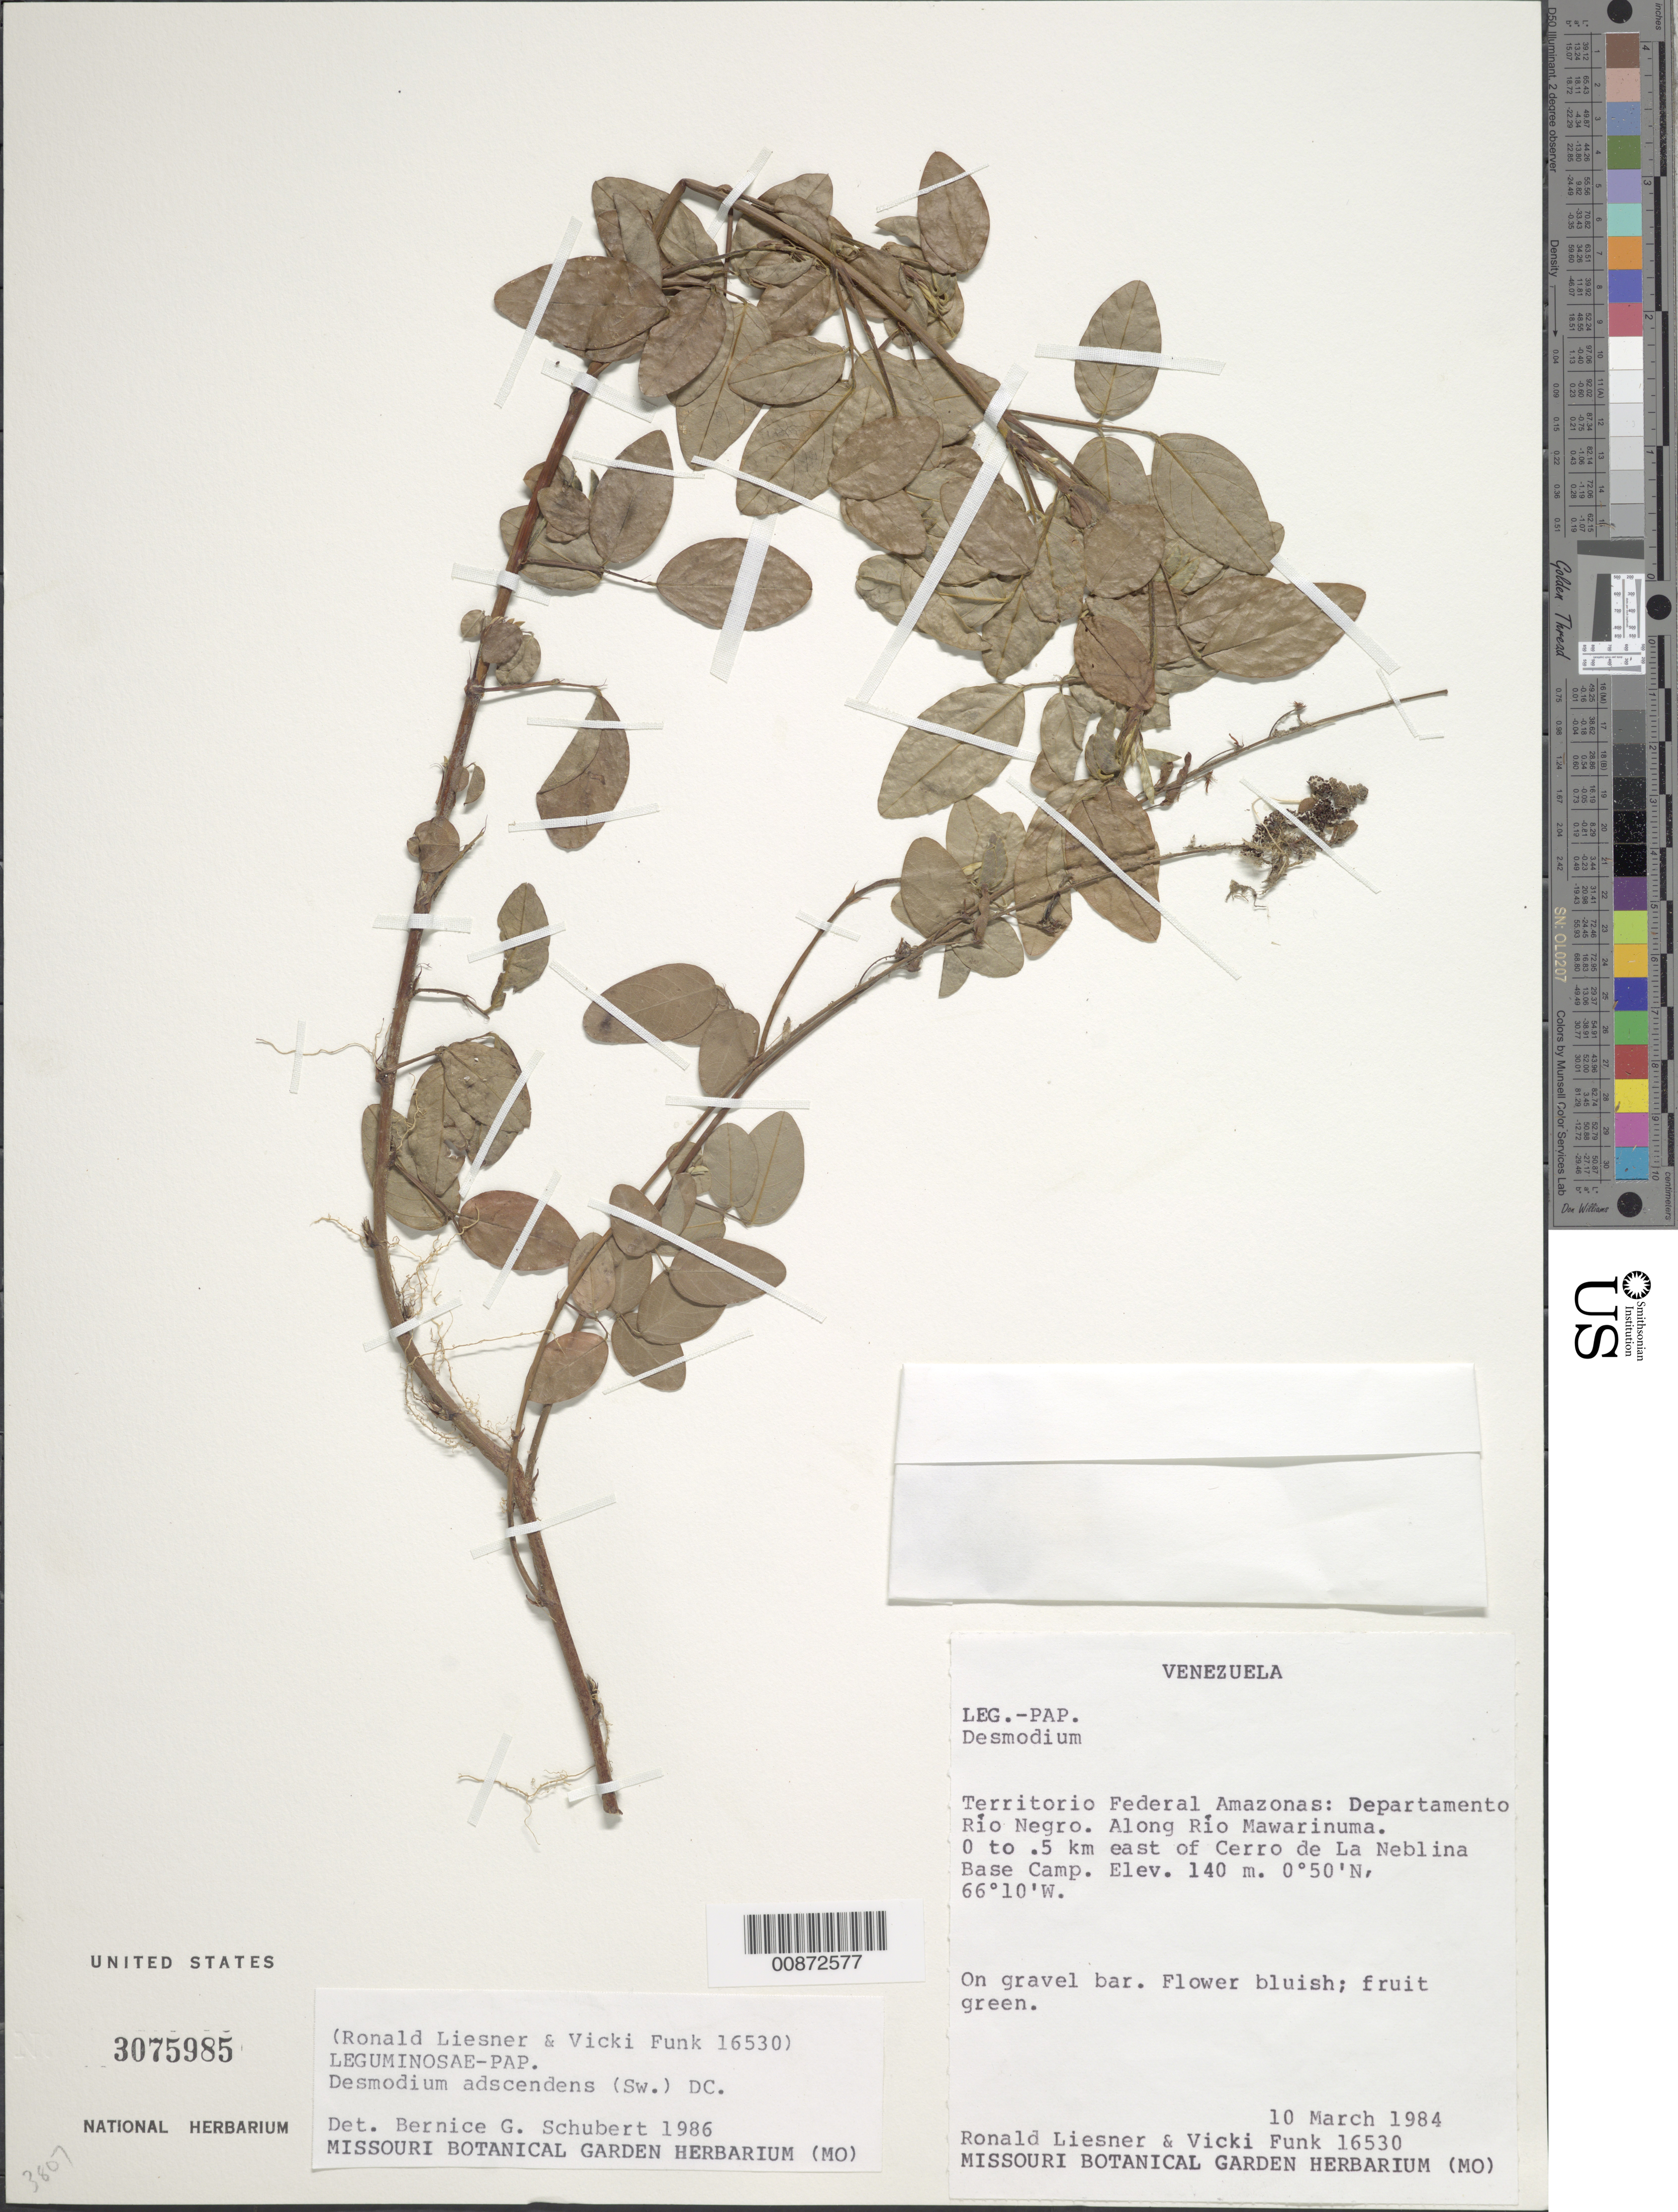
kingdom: Plantae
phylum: Tracheophyta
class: Magnoliopsida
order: Fabales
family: Fabaceae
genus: Grona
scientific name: Grona adscendens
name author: (Sw.) H. Ohashi & K. Ohashi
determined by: Strong, Mark T., (BOT), Smithsonian Institution - National Museum of Natural History (UNITED STATES)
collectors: R. L. Liesner & V. Funk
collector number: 16530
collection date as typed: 10-Mar-84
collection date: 1984-03-10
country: Venezuela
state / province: Amazonas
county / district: Río Negro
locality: Río Mawarinuma, 0 to 0.5 km east of Cerro de La Neblina Base Camp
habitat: Gravel bar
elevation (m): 140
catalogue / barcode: US 3075985